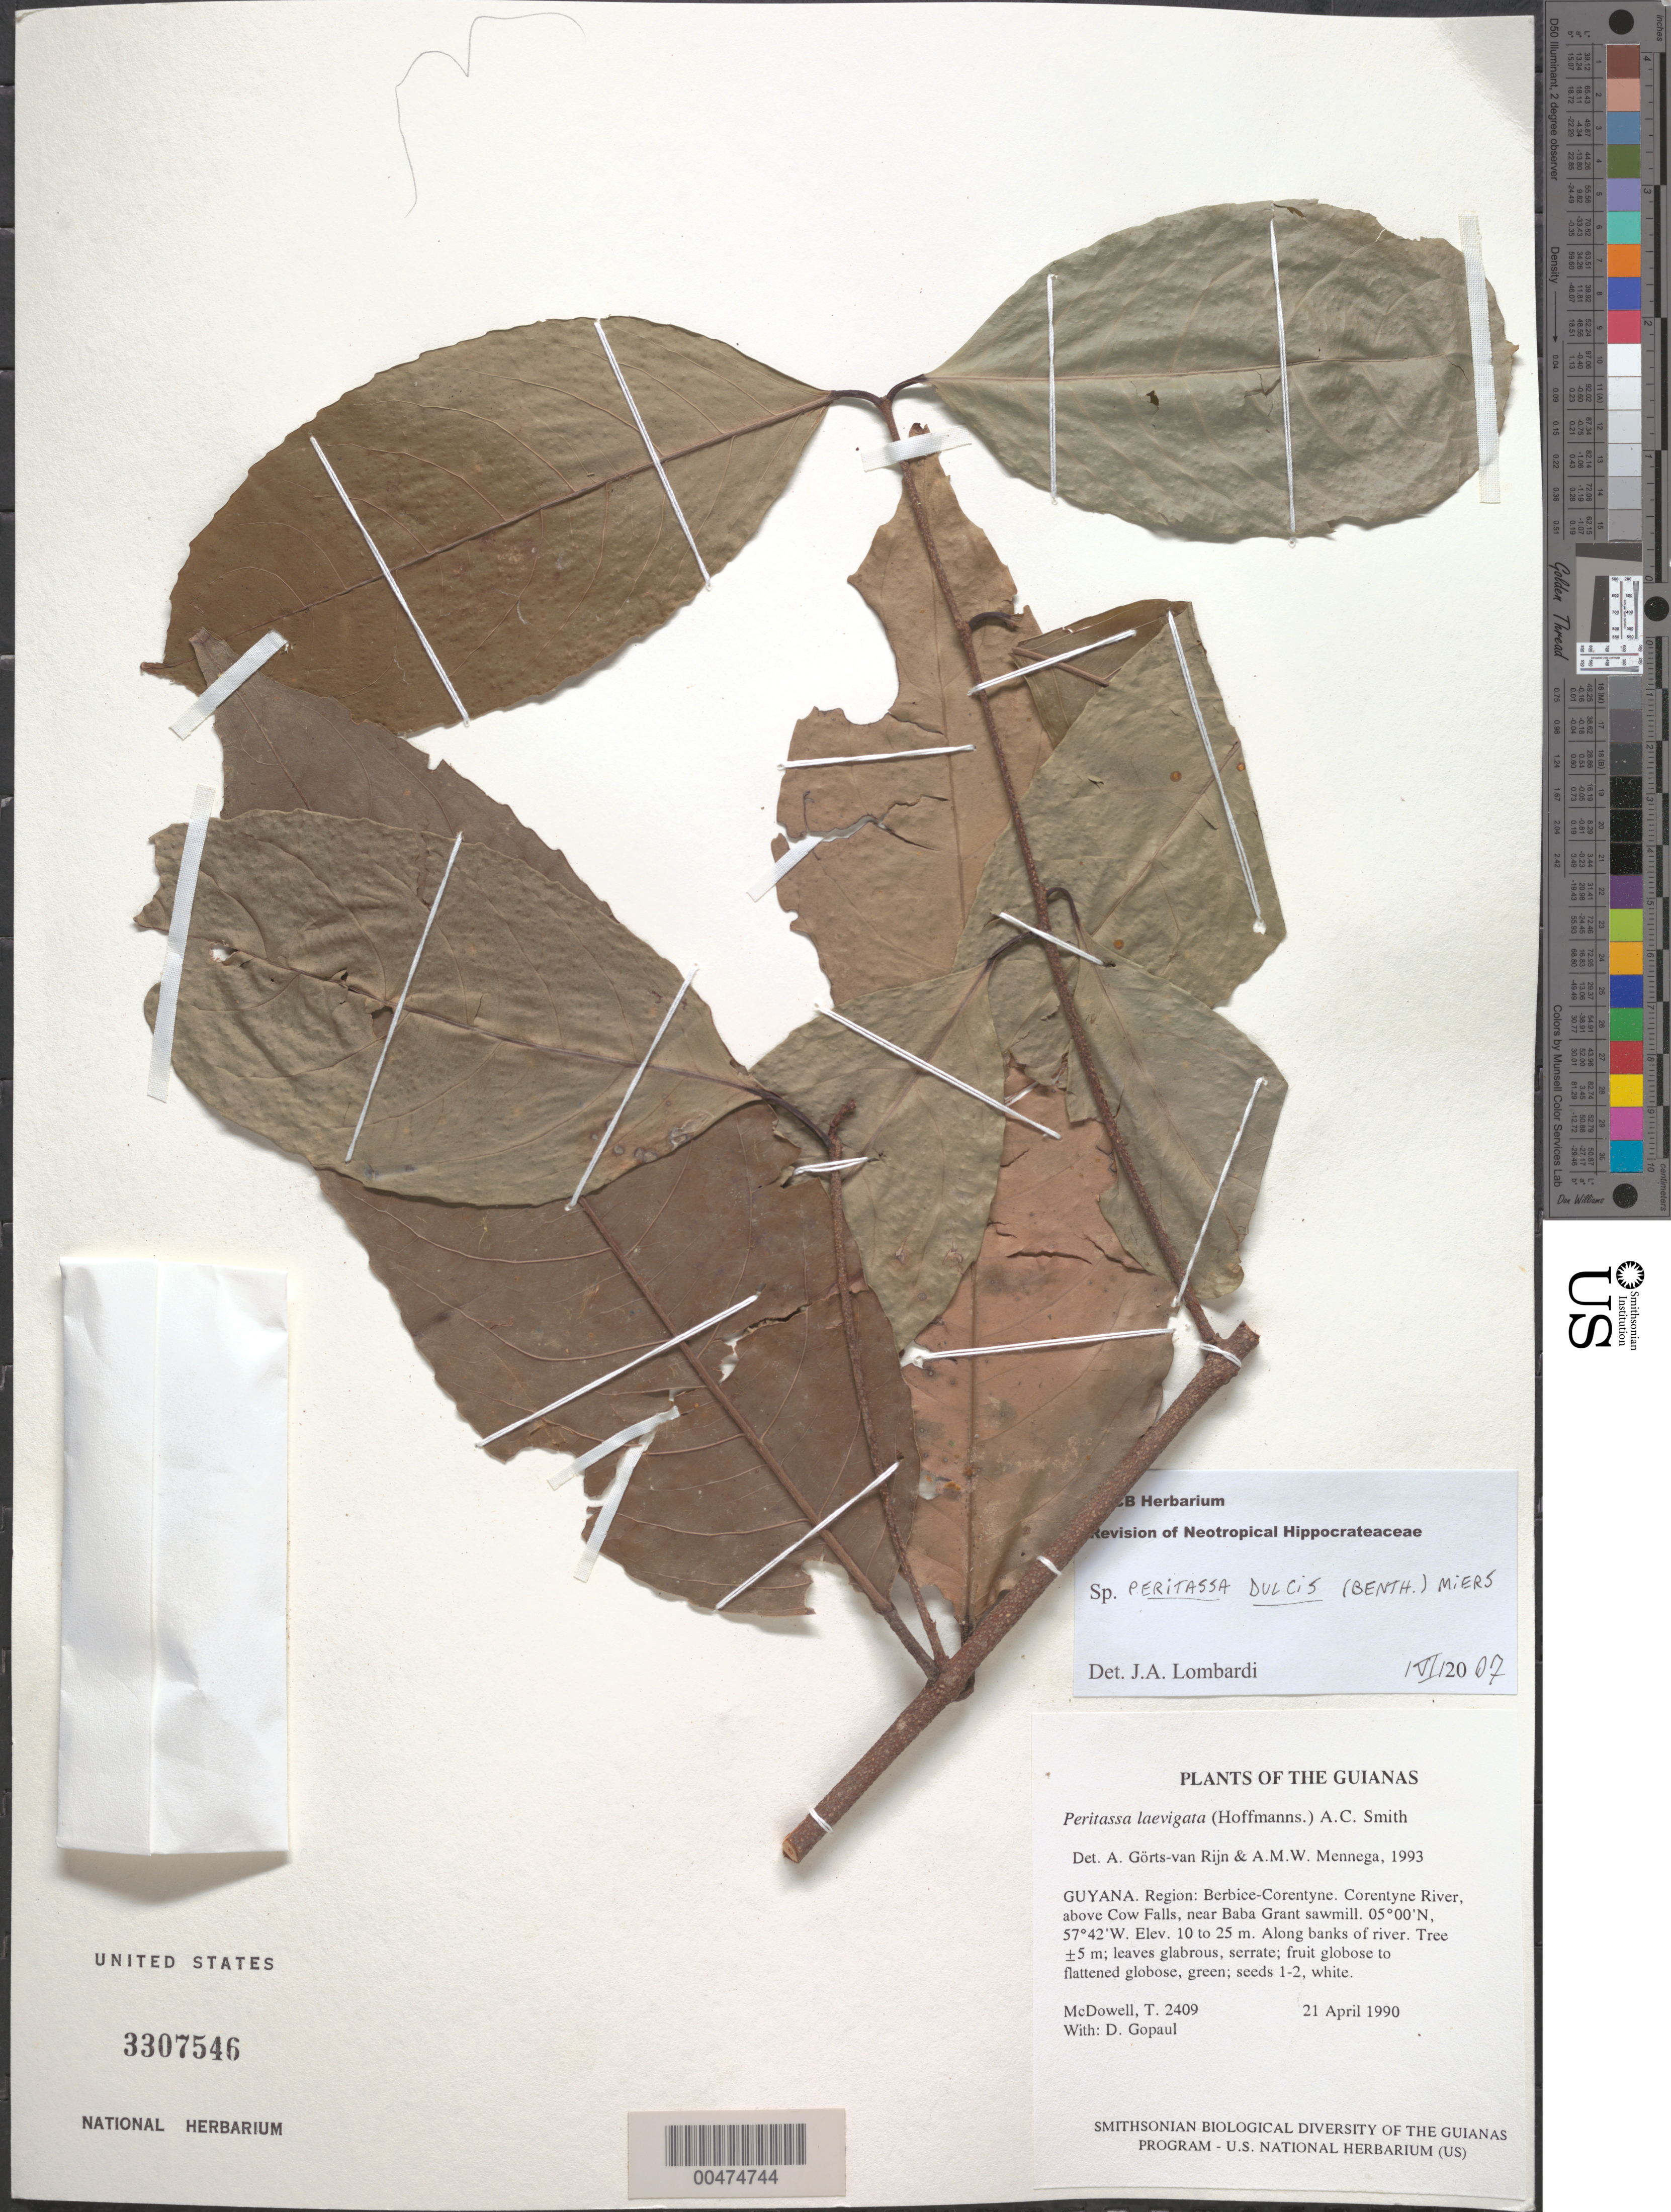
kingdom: Plantae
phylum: Tracheophyta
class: Magnoliopsida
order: Celastrales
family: Celastraceae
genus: Peritassa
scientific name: Peritassa dulcis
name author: (Benth.) Miers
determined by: Lombardi, Julio A.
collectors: T. McDowell & D. Gopaul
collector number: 2409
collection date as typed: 21 April 1990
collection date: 1990-04-21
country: Guyana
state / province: E. Berbice-Corentyne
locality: Corentyne River, above Cow Falls, near Baba Grant sawmill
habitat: Along banks of river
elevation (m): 10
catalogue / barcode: US 3307546